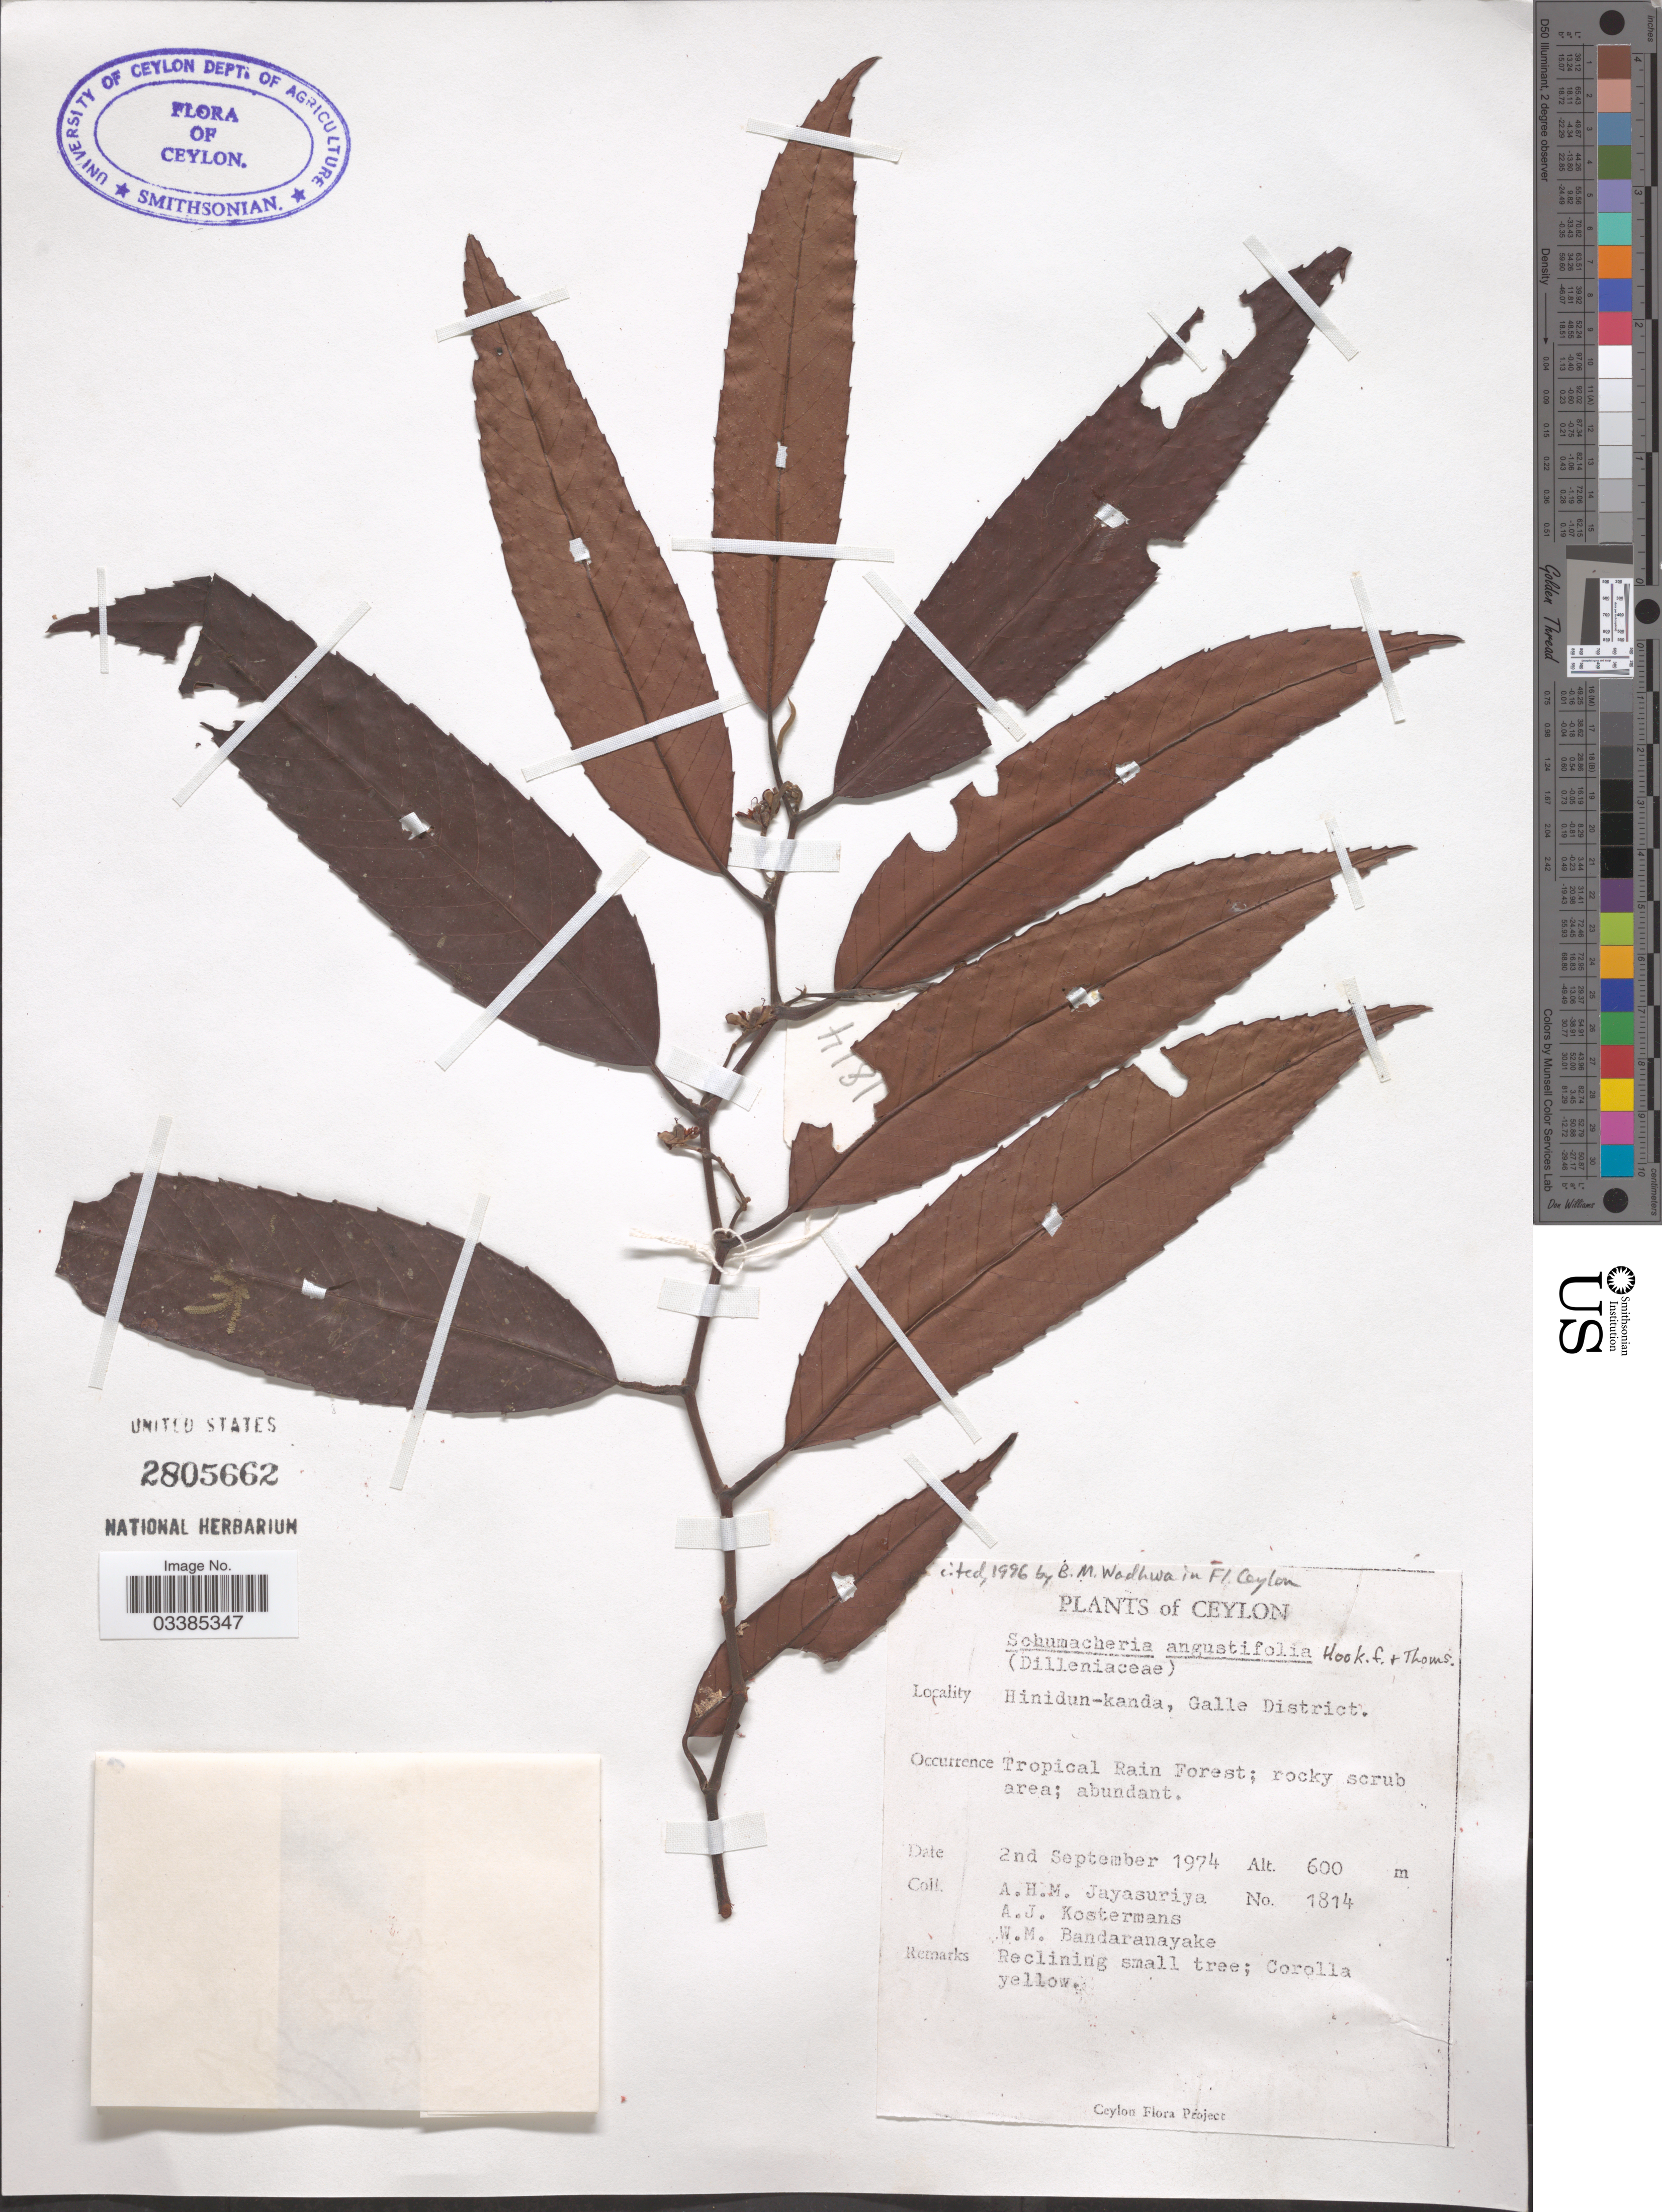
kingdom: Plantae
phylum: Tracheophyta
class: Magnoliopsida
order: Dilleniales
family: Dilleniaceae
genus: Schumacheria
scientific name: Schumacheria angustifolia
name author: Hook. f. & Thomson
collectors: A. H. Jayasuriya, A. J. G. Kostermans & W. Bandaranayake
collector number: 1814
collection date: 1974-09-02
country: Sri Lanka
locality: Ceylon. Hinidun-kanda, Galle District.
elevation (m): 600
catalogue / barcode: US 2805662